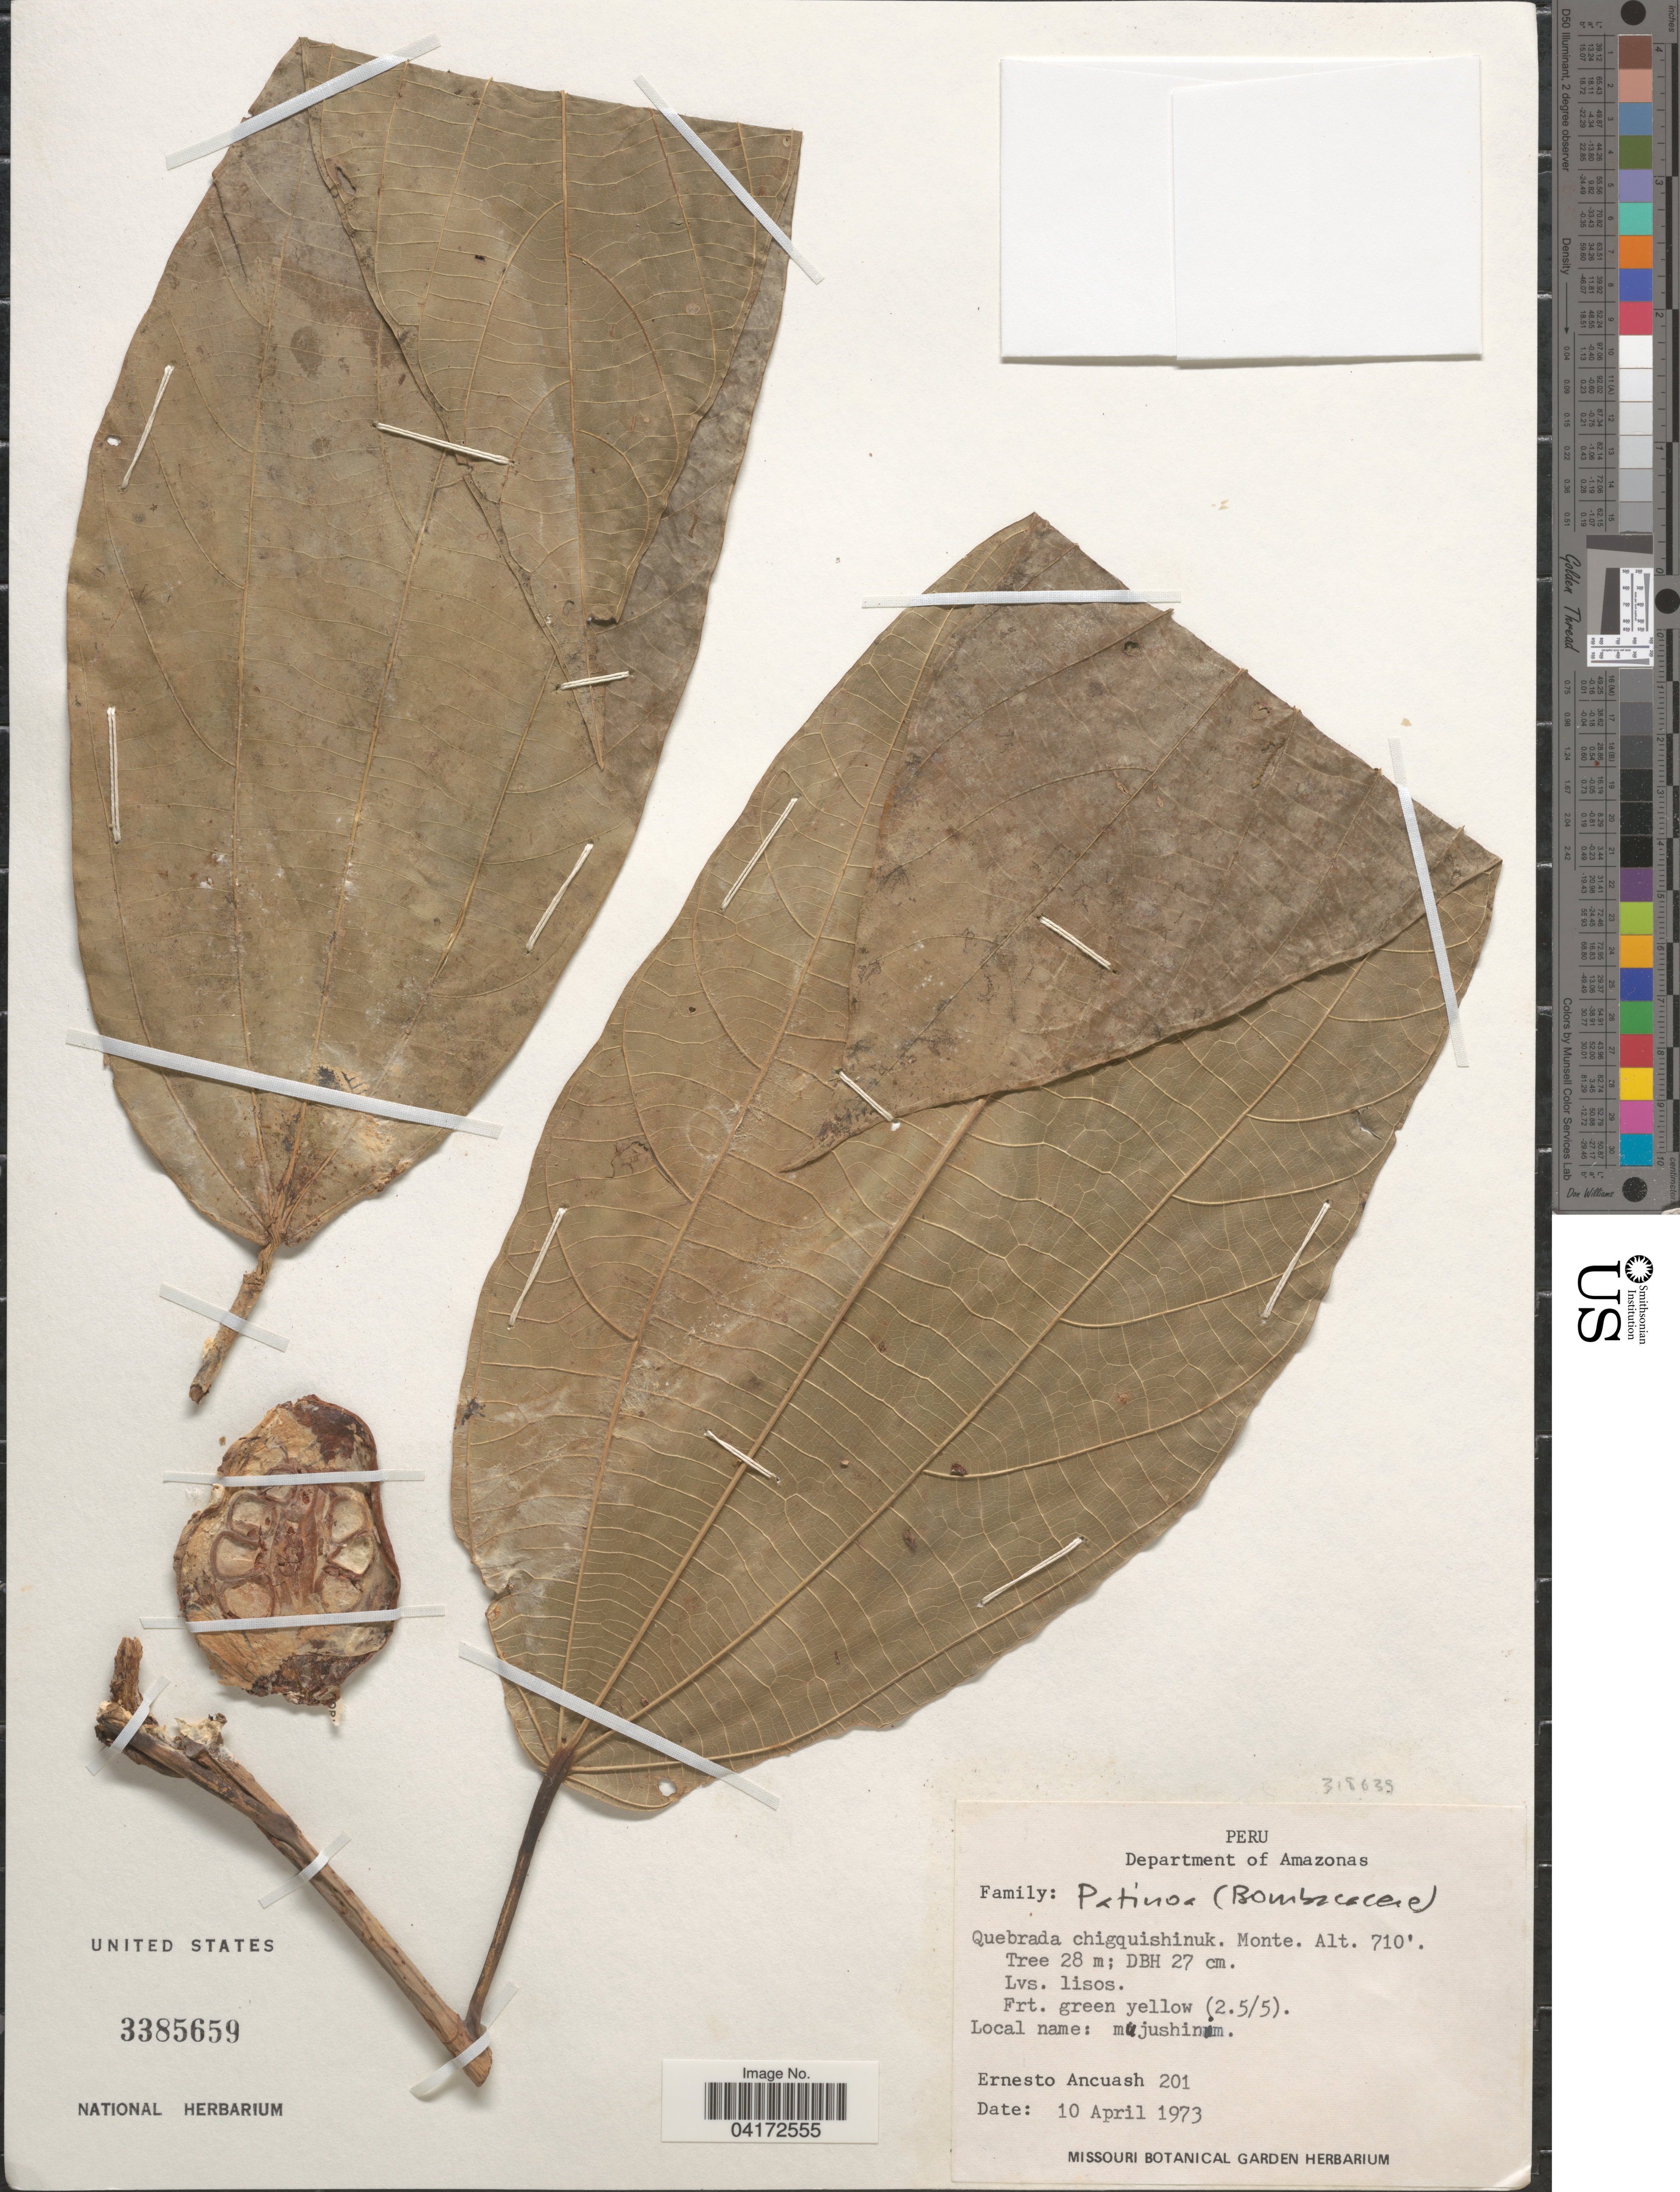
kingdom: Plantae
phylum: Tracheophyta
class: Magnoliopsida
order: Malvales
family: Malvaceae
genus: Patinoa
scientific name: Patinoa ichthyotoxica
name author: R.E. Schult. & Cuatrec.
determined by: Dorr, L. J., (BOT), Smithsonian Institution - National Museum of Natural History (UNITED STATES)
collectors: E. Ancuash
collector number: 201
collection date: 1973-04-10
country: Peru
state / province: Amazonas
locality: Department of Amazonas. Quebrada chigquishinuk. Monte.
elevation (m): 216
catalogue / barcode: US 3385659